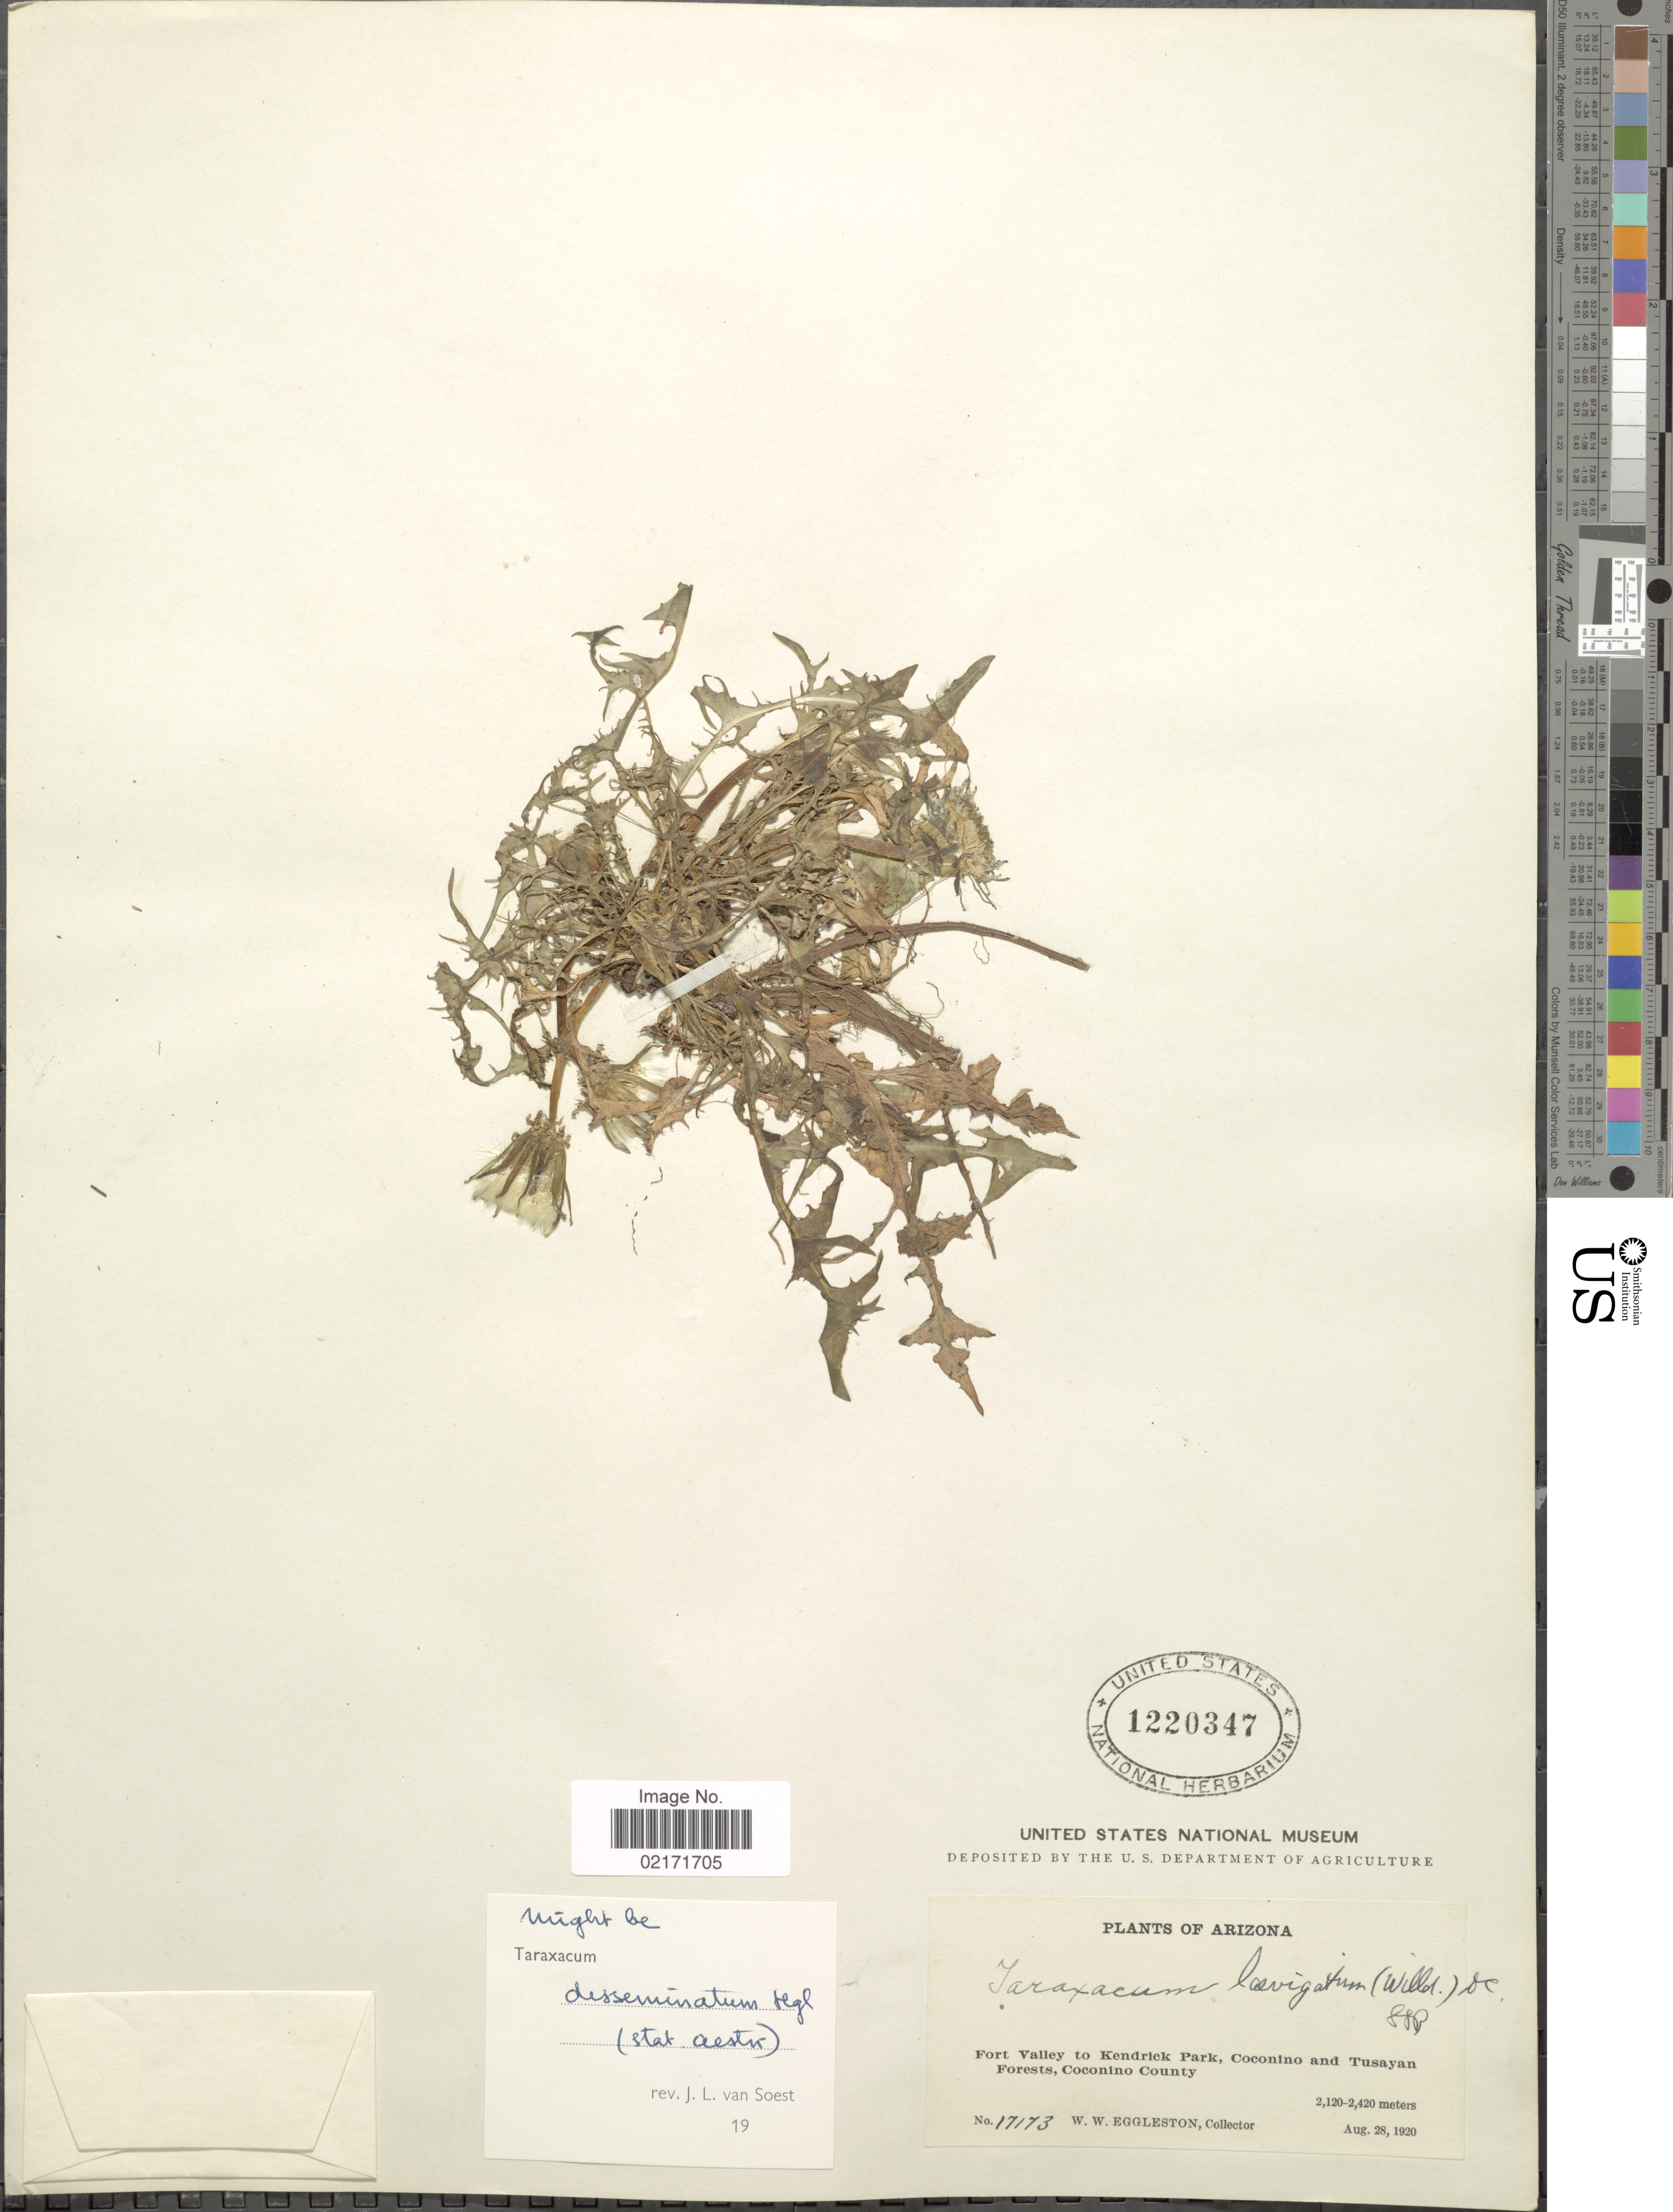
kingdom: Plantae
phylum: Tracheophyta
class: Magnoliopsida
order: Asterales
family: Asteraceae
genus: Taraxacum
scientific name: Taraxacum disseminatum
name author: G.E. Haglund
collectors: W. W. Eggleston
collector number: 17173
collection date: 1920-08-28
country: United States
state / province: Arizona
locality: Fort Valley to Kendrick Park, Coconino and Tusayan Forests, Coconino County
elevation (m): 2120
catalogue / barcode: US 1220347